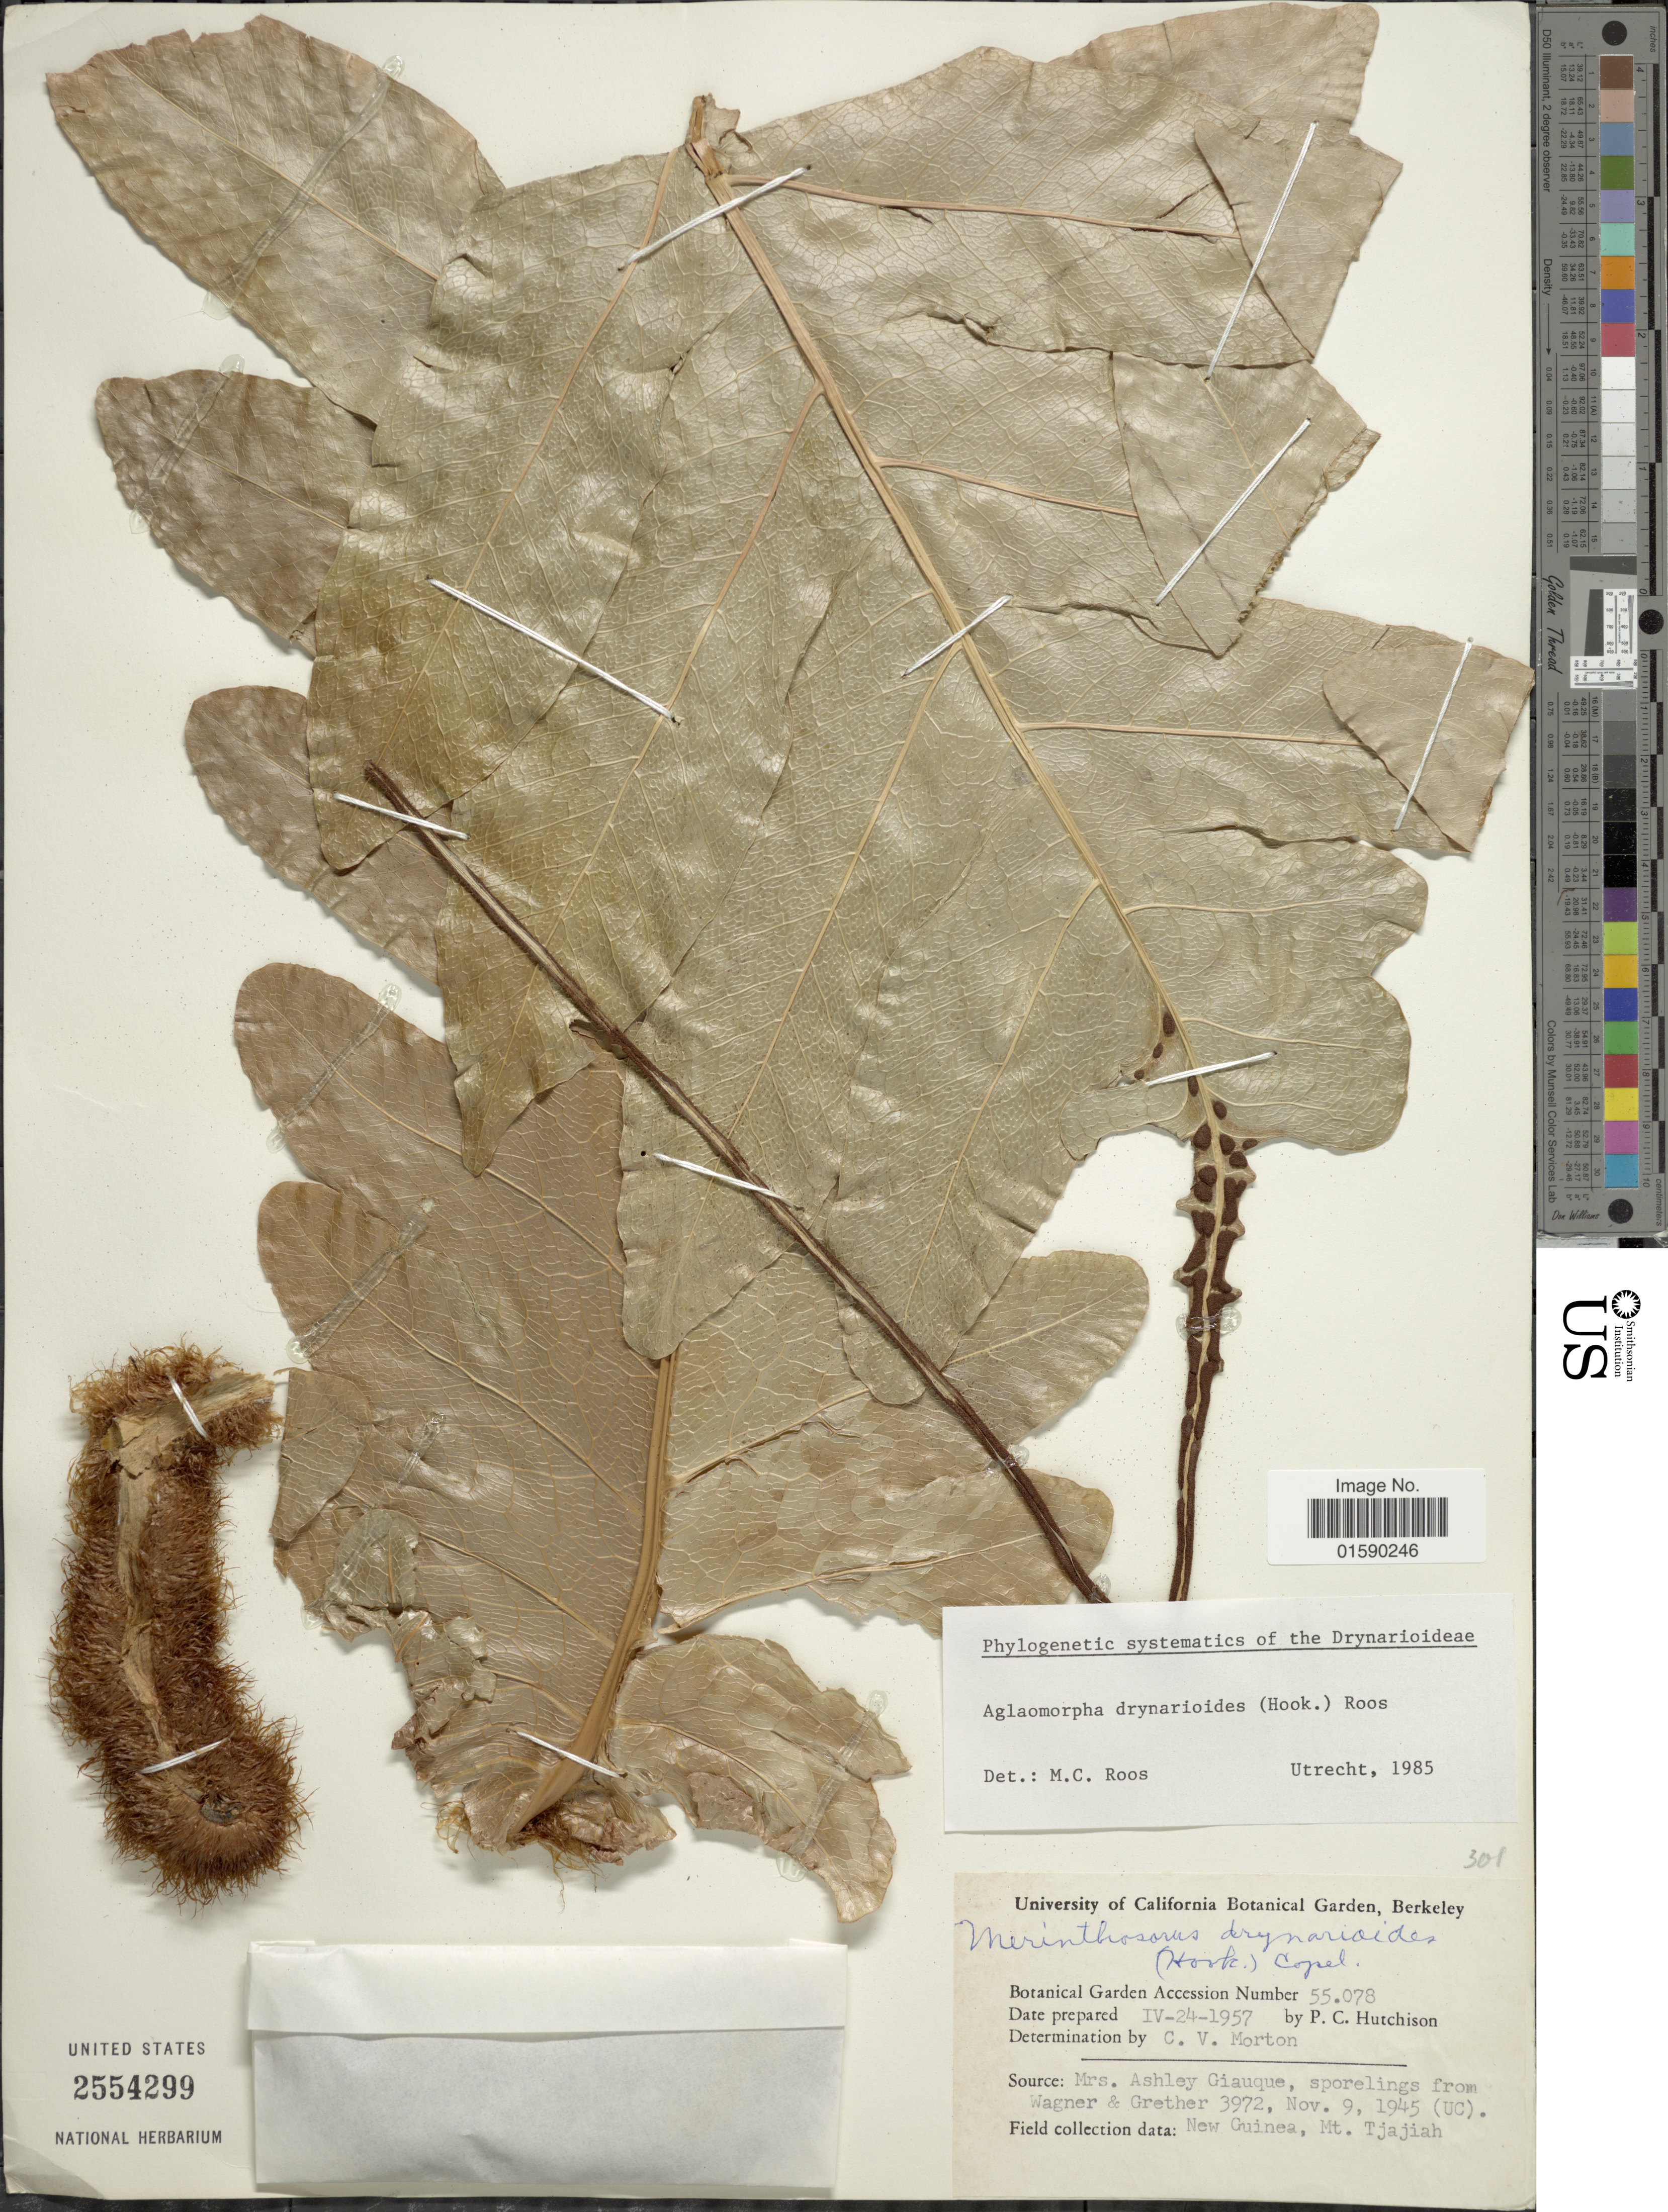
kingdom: Plantae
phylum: Tracheophyta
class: Polypodiopsida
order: Polypodiales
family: Polypodiaceae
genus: Aglaomorpha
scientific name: Aglaomorpha drynarioides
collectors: P. C. Hutchison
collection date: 1957-04-24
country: United States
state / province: California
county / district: Alameda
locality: University of California Botanical Garden, Berkeley.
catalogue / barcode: US 2554299